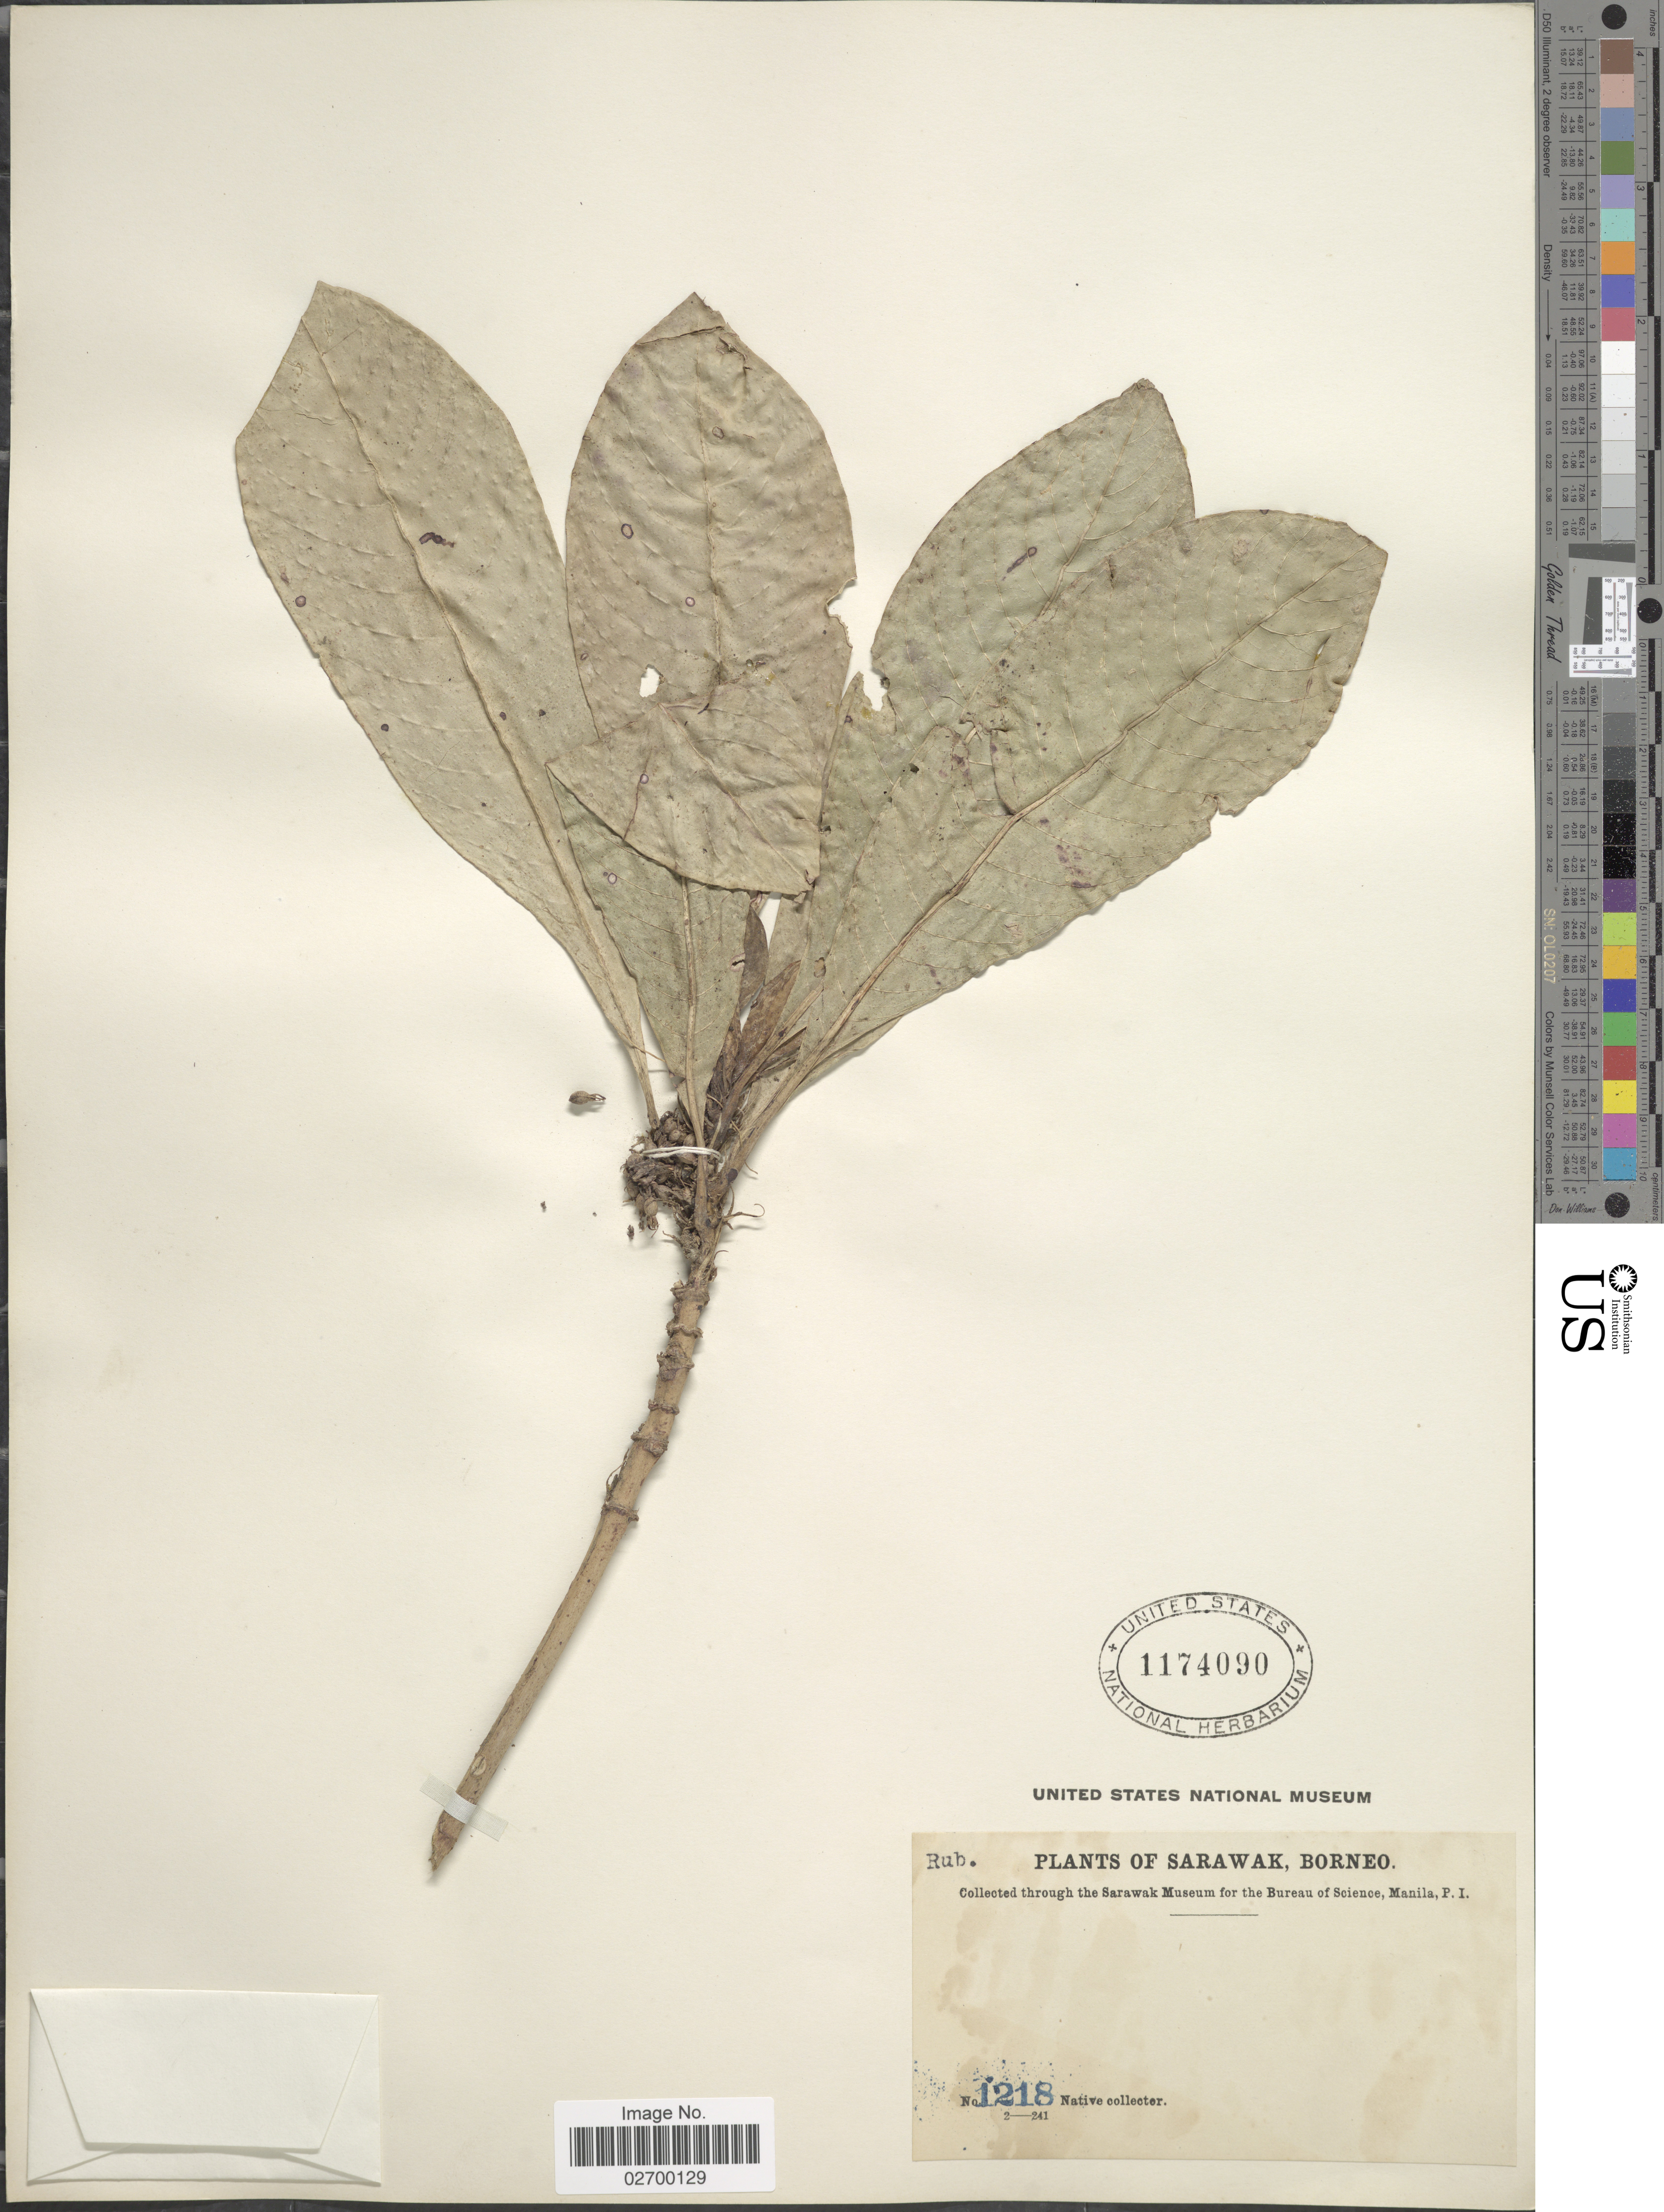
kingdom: Plantae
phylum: Tracheophyta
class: Magnoliopsida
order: Gentianales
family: Rubiaceae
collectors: Native collector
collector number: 1218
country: Malaysia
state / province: Sarawak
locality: Borneo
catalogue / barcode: US 1174090